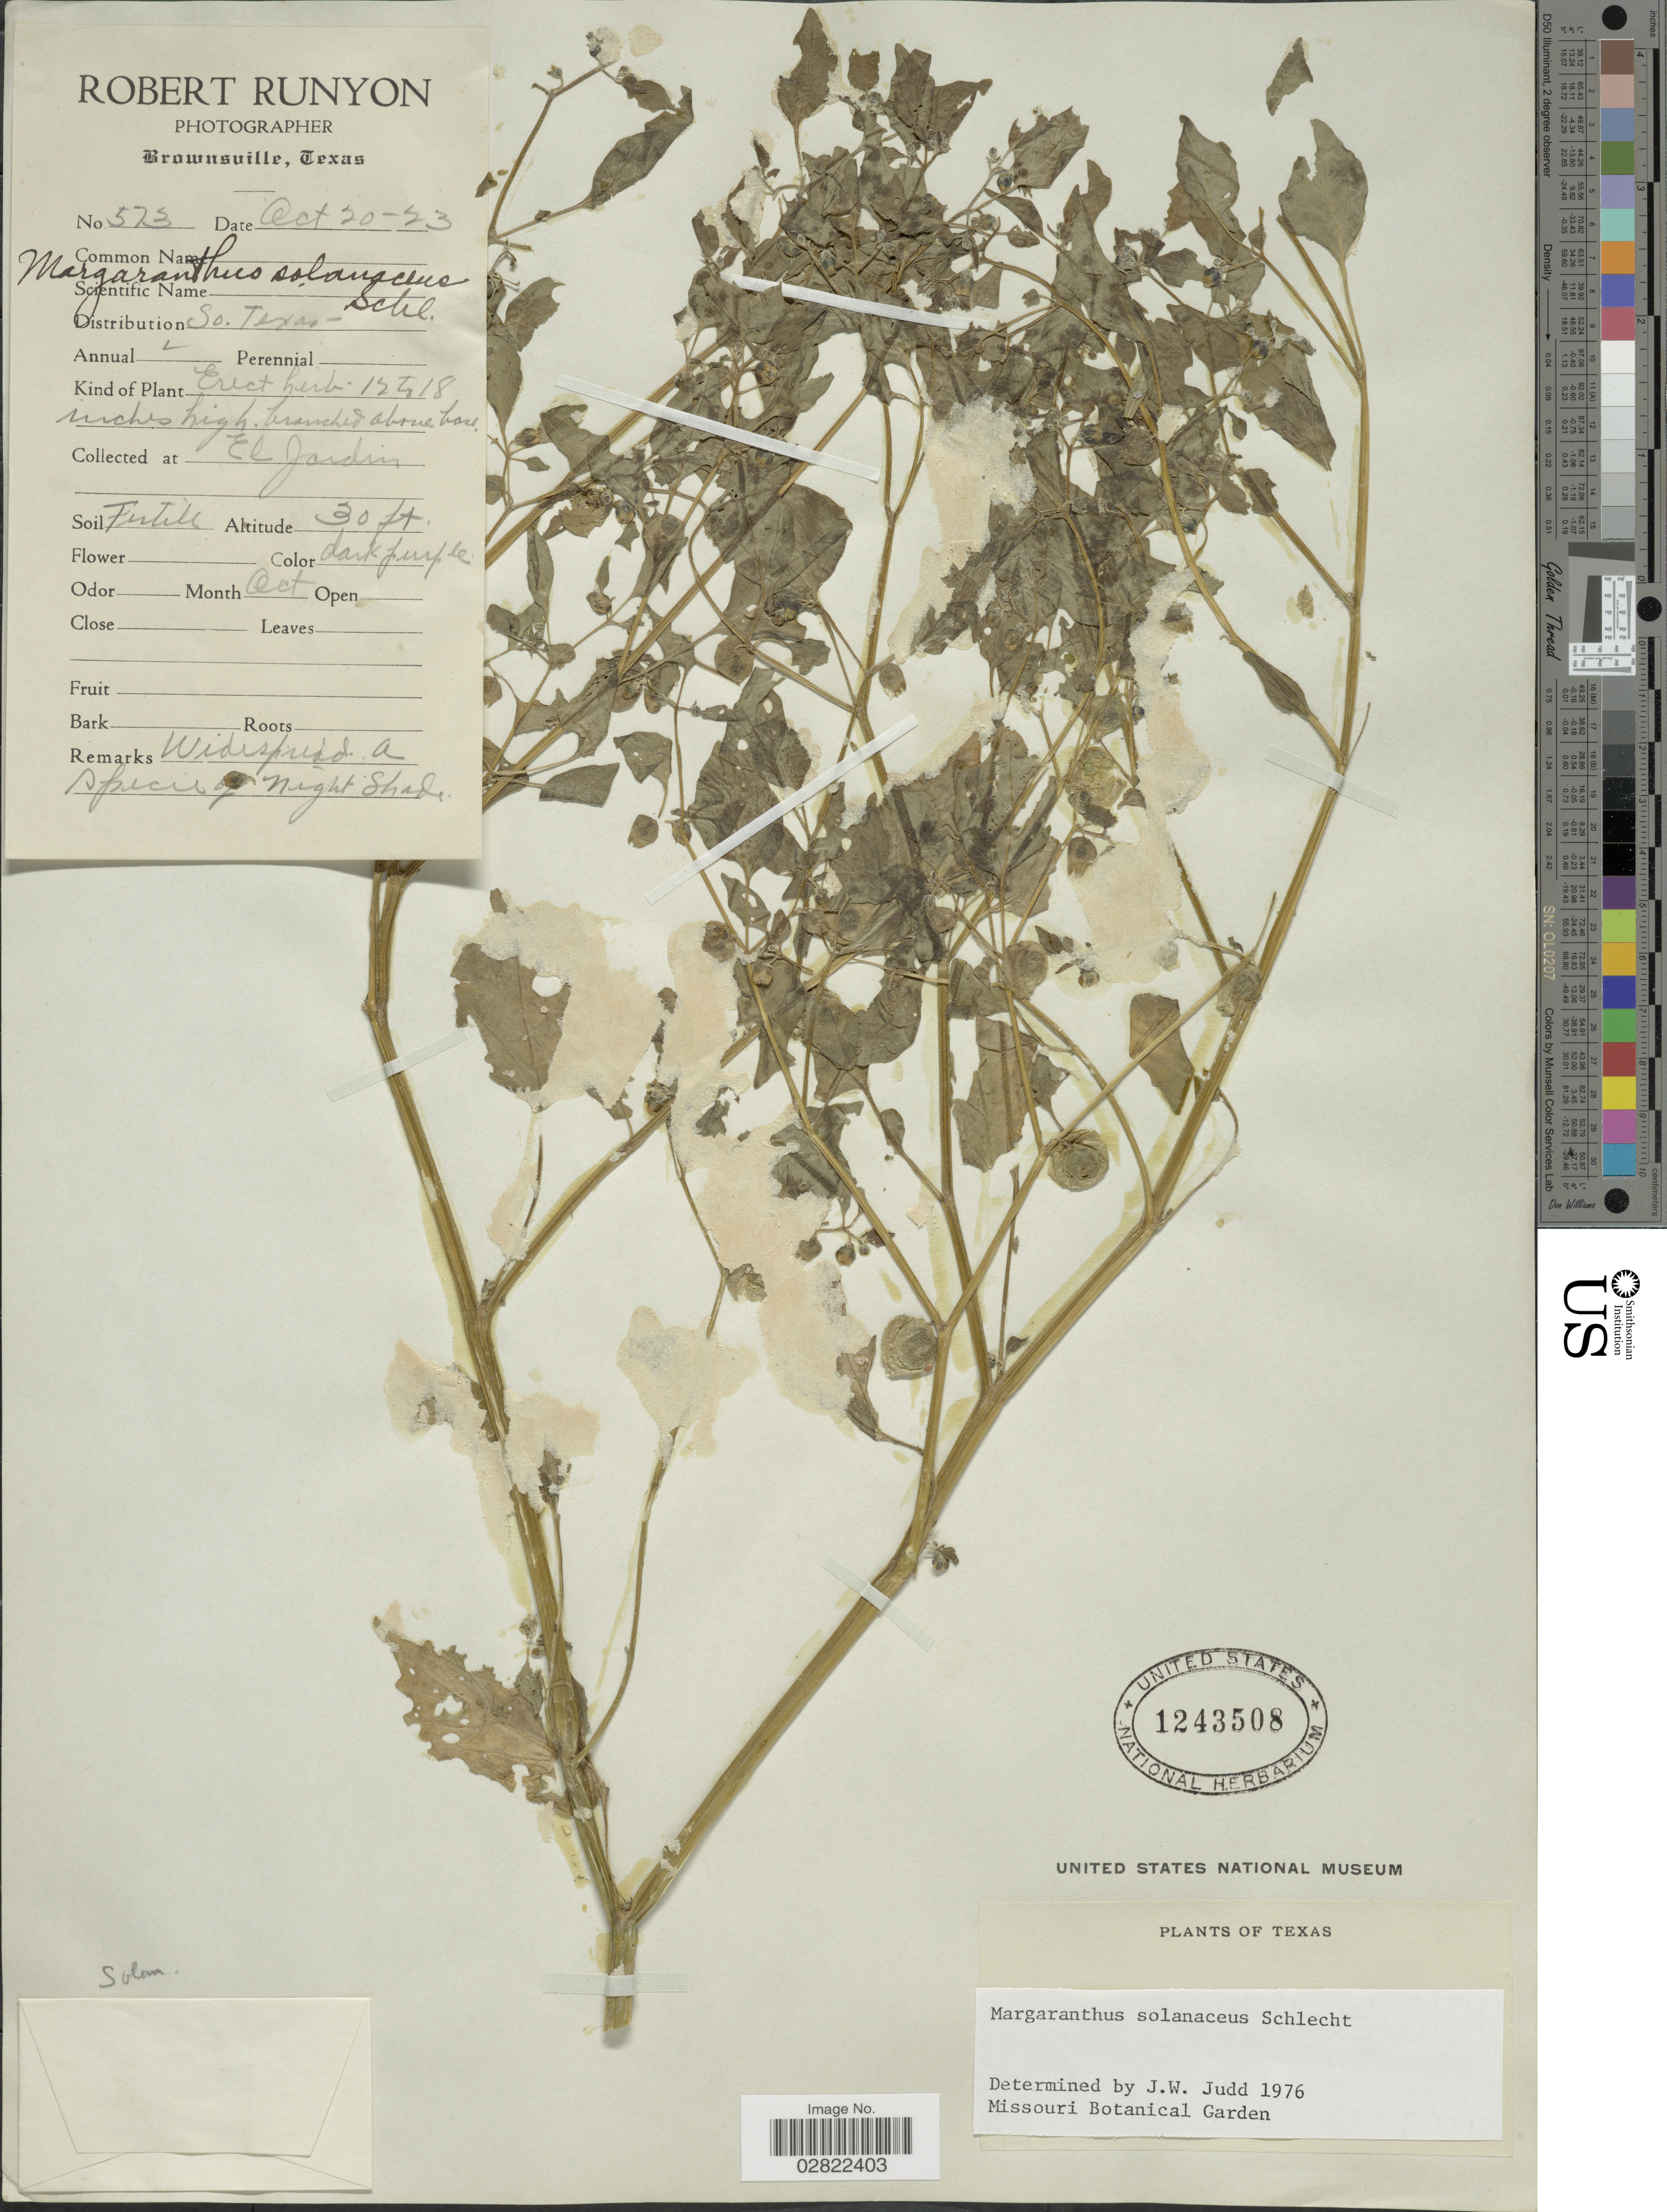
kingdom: Plantae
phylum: Tracheophyta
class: Magnoliopsida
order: Solanales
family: Solanaceae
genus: Margaranthus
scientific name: Margaranthus solanaceus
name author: Schltdl.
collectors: R. Runyon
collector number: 523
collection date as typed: Transcribed d/m/y: 20/10/23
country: United States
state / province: Texas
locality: El Jardin.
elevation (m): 9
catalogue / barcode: US 1243508